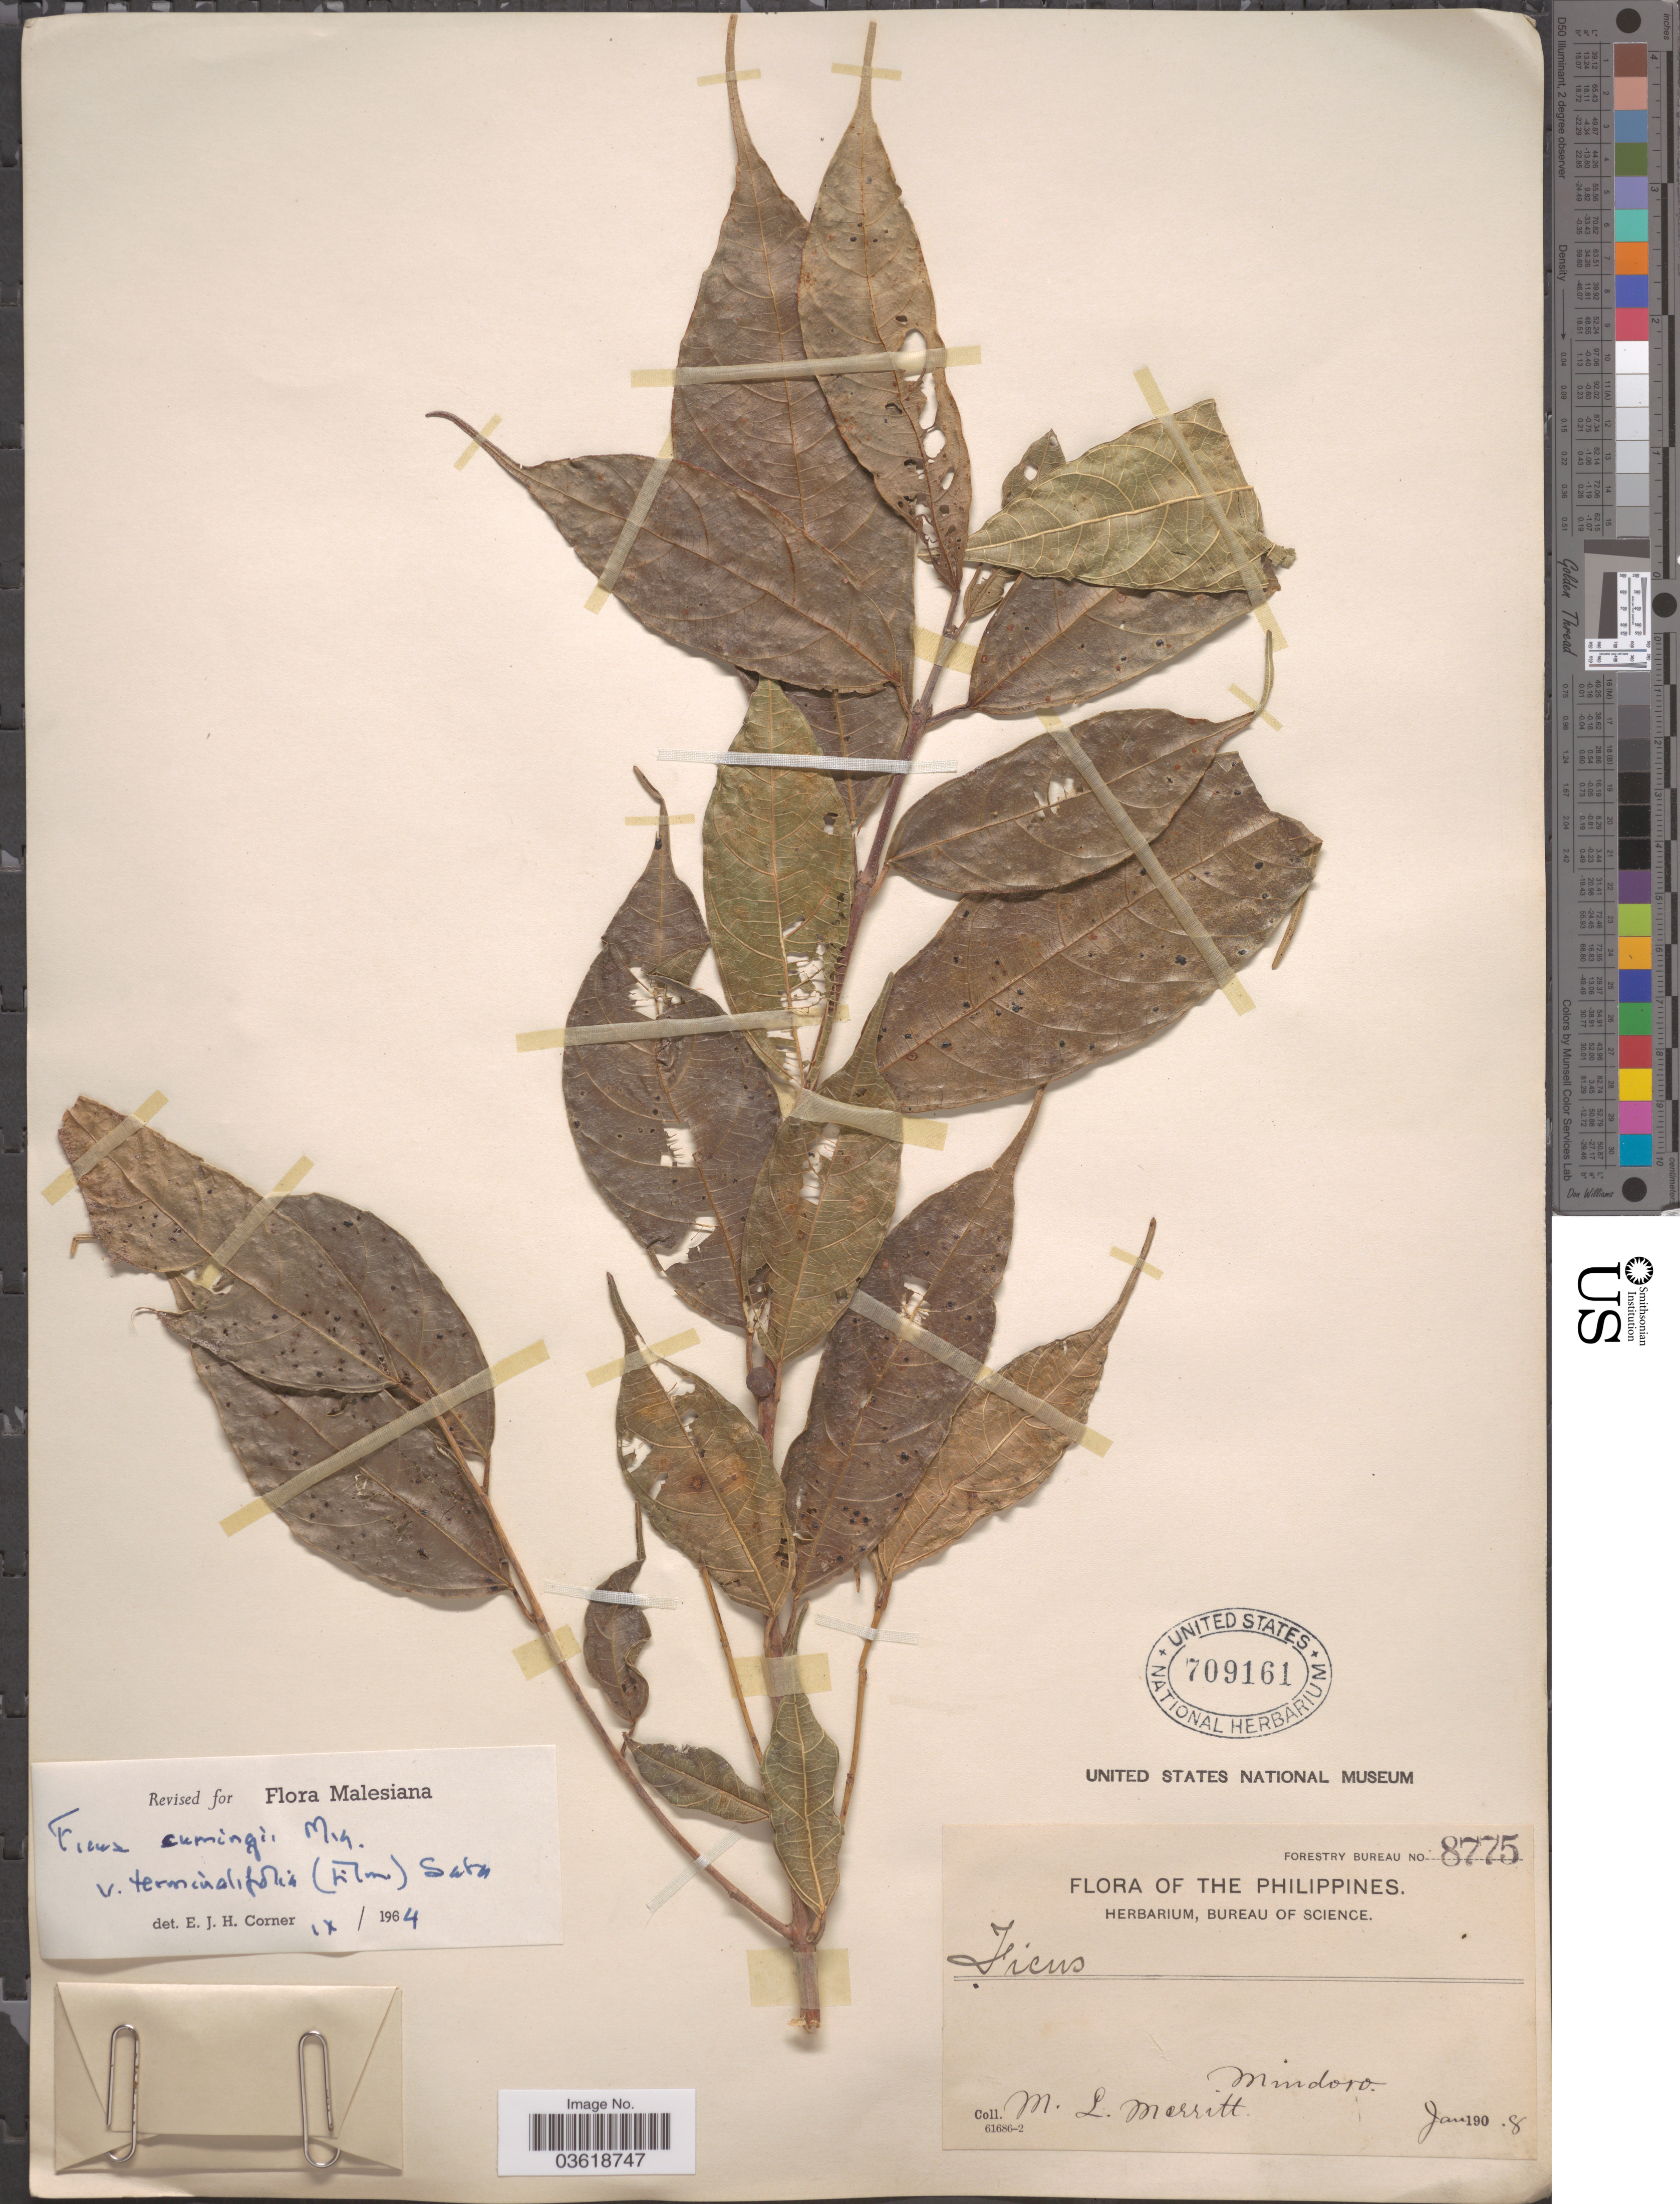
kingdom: Plantae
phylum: Tracheophyta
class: Magnoliopsida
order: Rosales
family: Moraceae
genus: Ficus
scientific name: Ficus cumingii var. terminalifolia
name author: (Elmer) Sata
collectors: M. L. Merritt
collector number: Forestry Bureau 8775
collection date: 1908-01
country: Philippines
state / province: Mimaropa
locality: Mindoro.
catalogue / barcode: US 709161